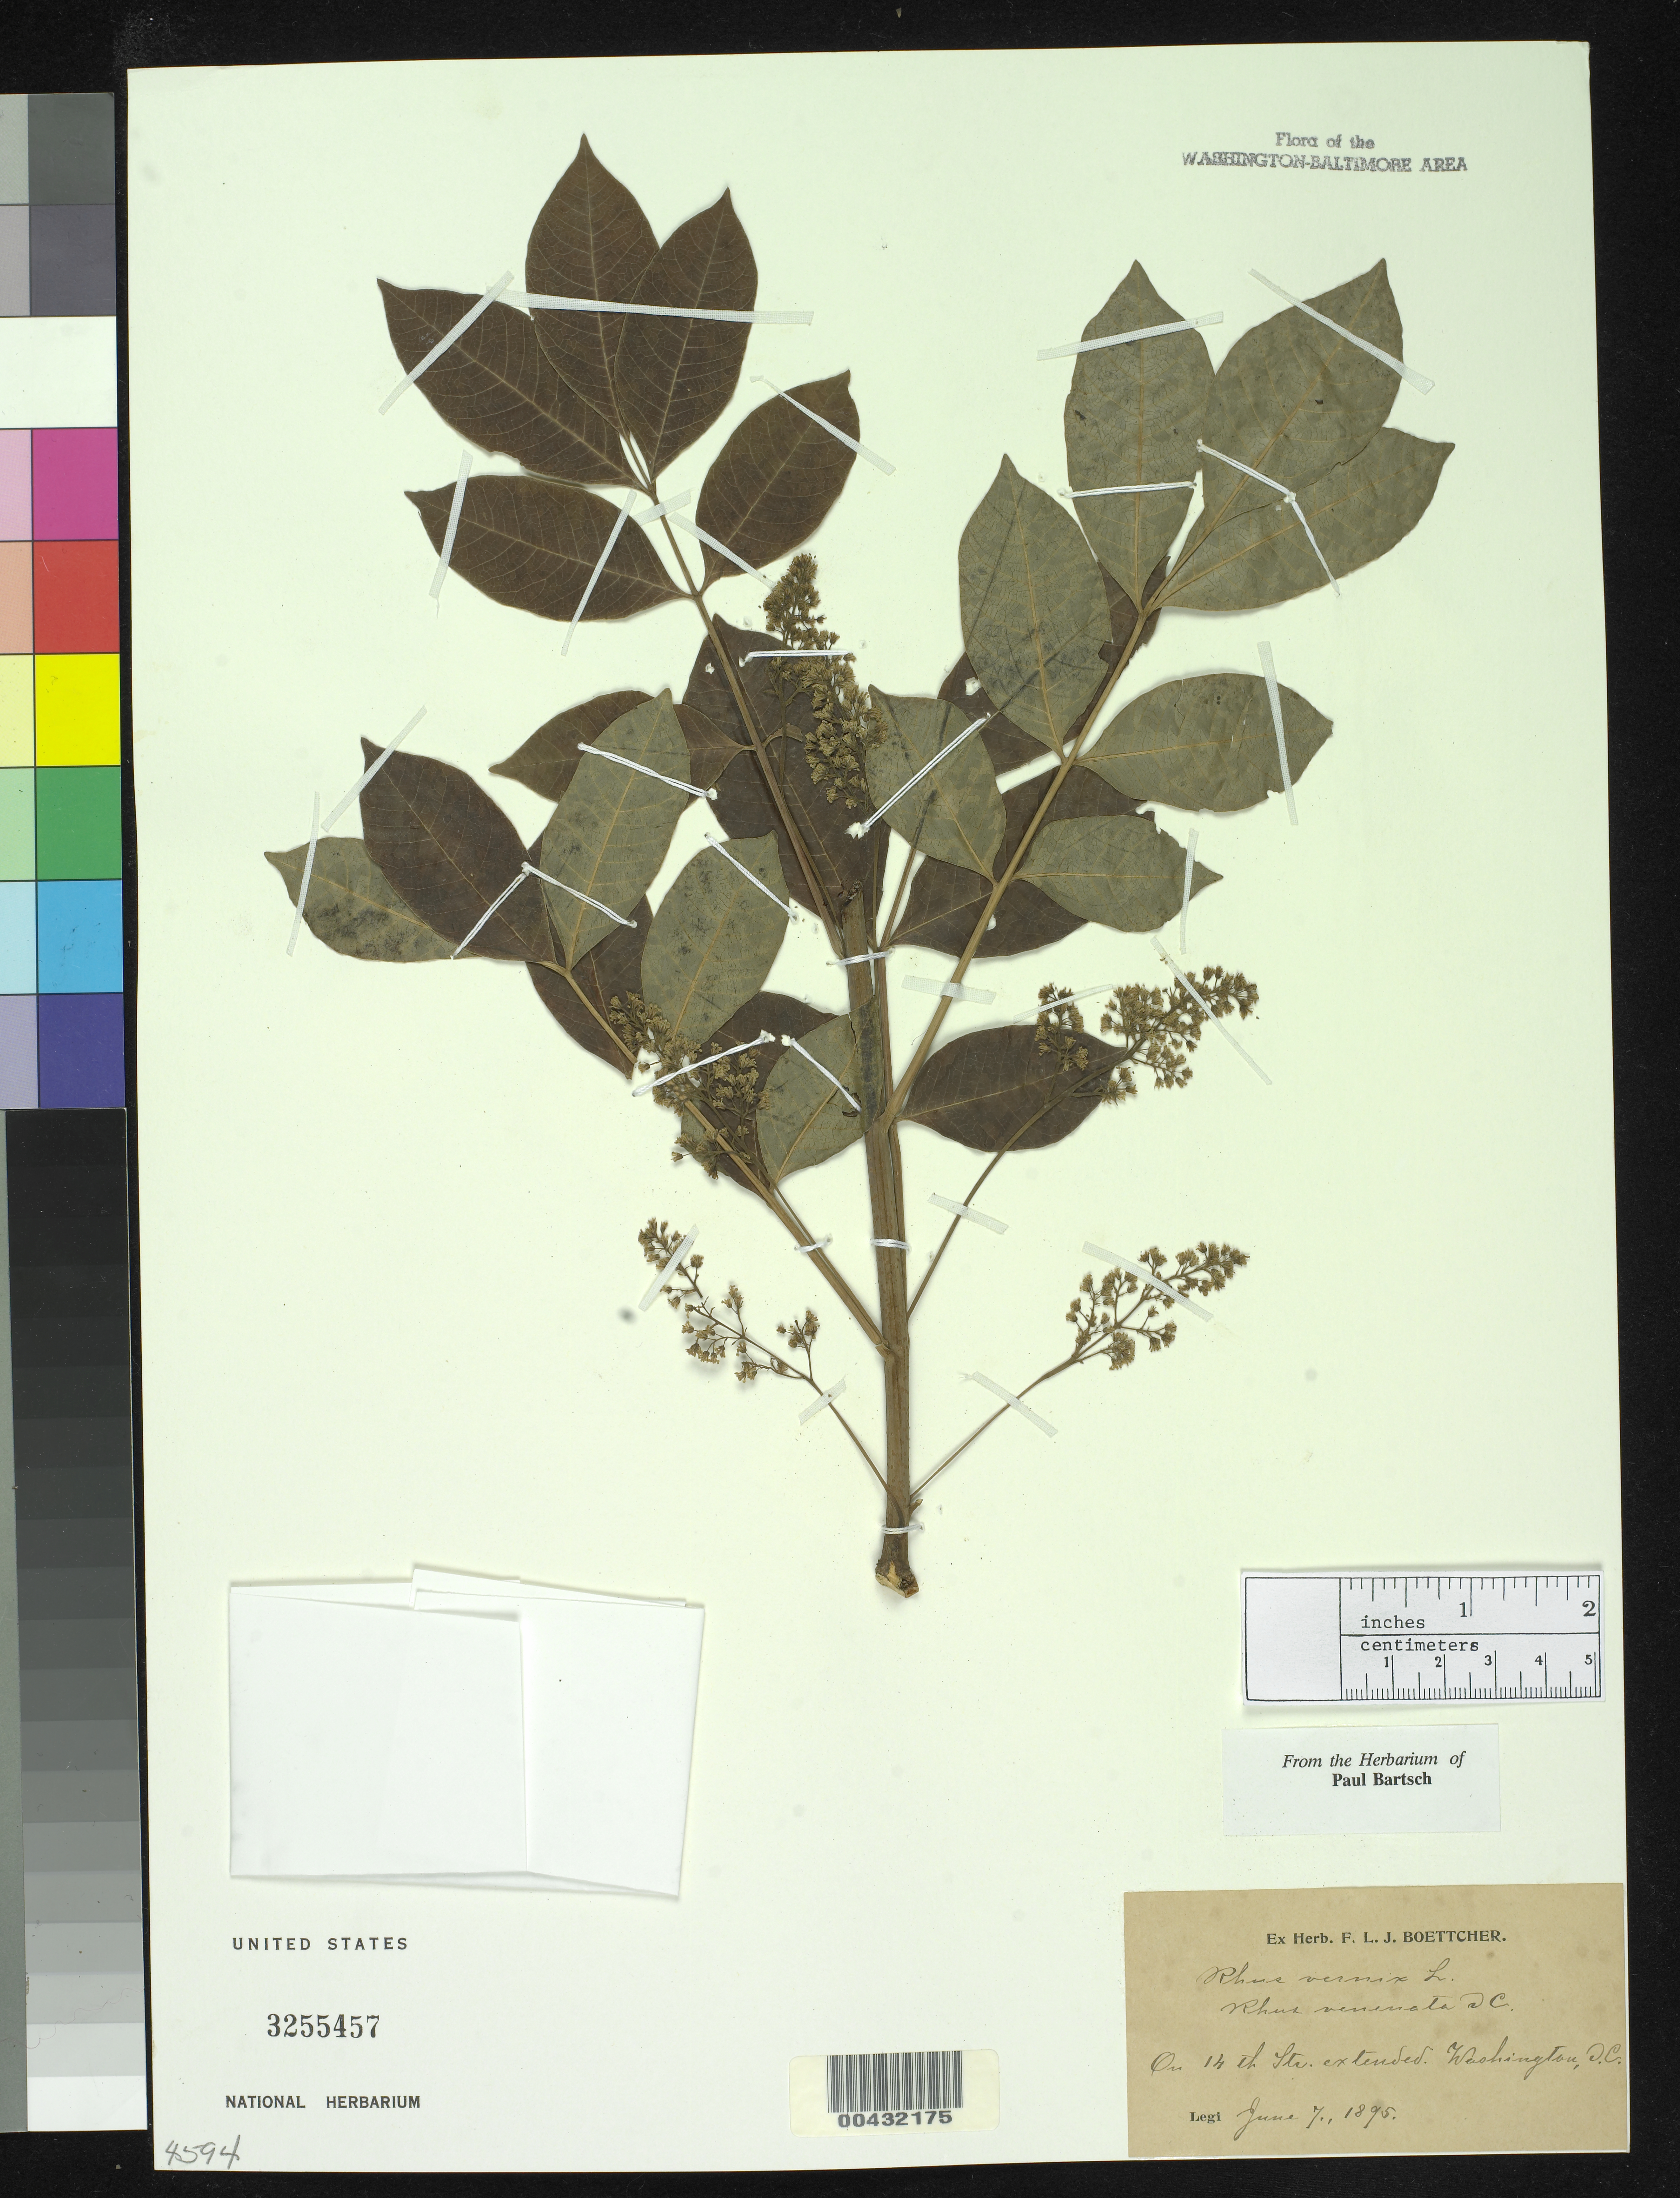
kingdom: Plantae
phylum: Tracheophyta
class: Magnoliopsida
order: Sapindales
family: Anacardiaceae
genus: Toxicodendron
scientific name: Toxicodendron vernix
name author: (L.) Kuntze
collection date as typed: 07 Jun 1895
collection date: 1895-06-07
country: United States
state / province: District of Columbia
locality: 14th St. extended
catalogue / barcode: US 3255457